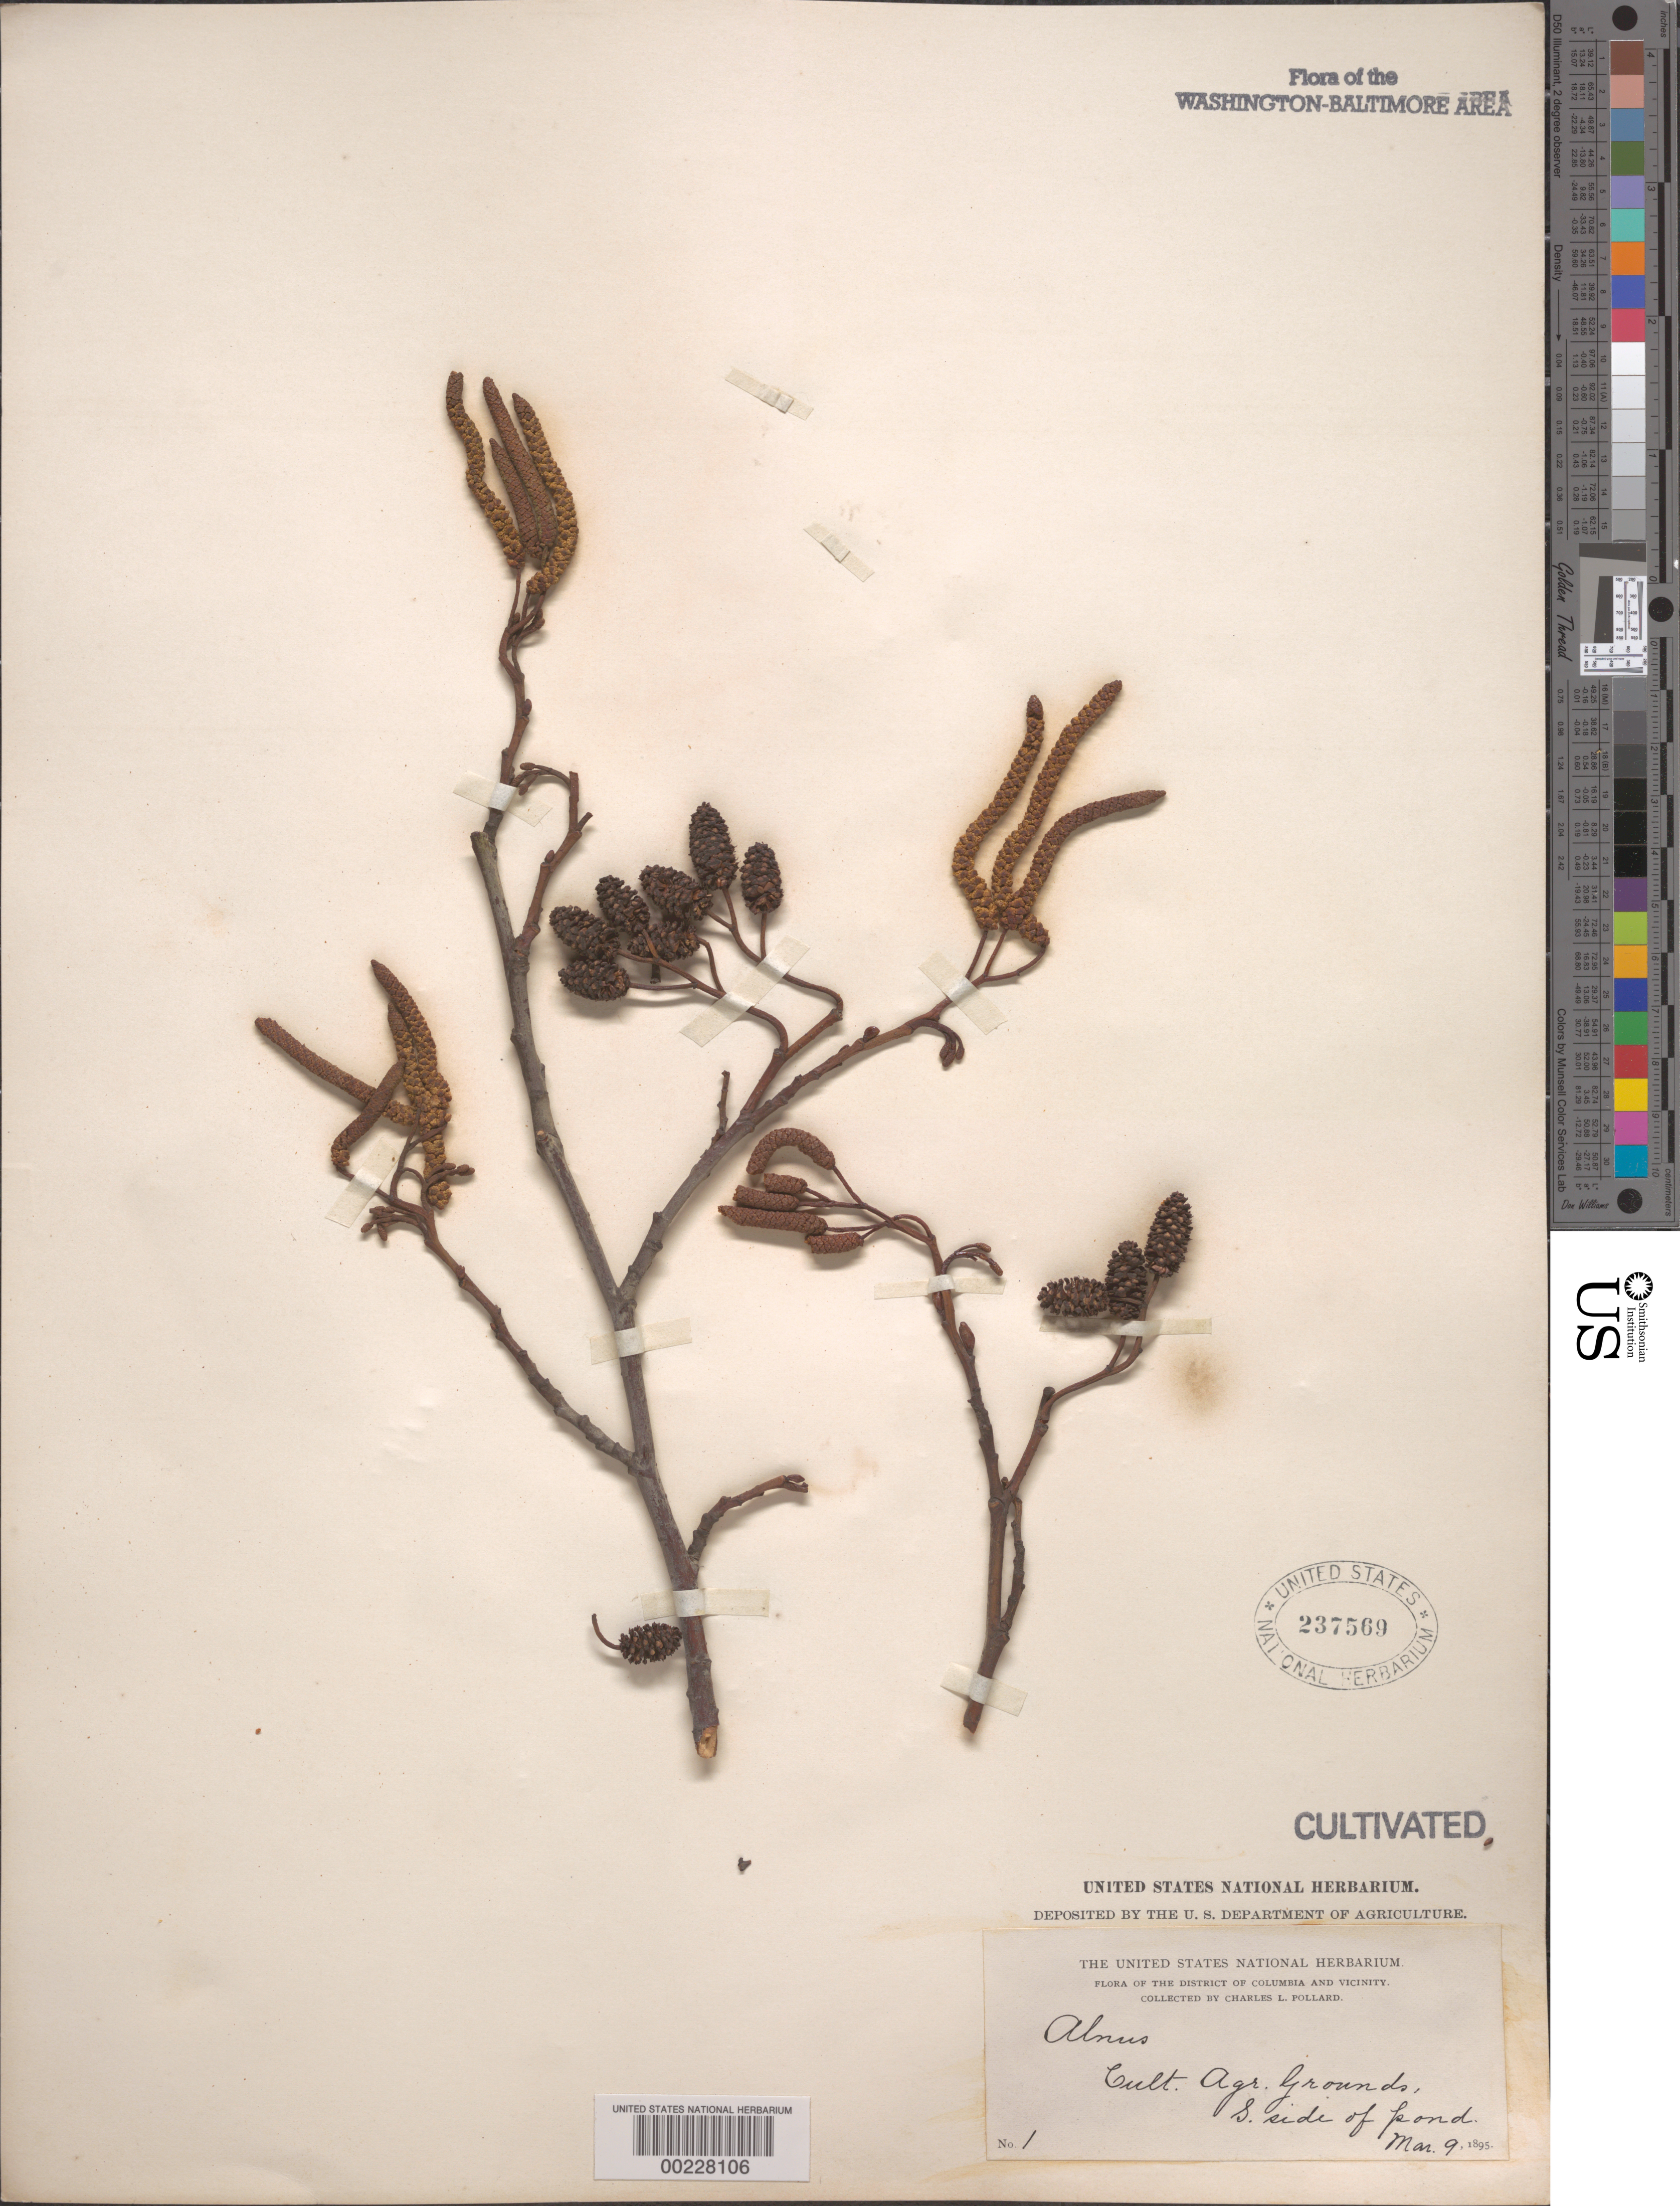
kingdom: Plantae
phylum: Tracheophyta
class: Magnoliopsida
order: Fagales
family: Betulaceae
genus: Alnus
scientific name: Alnus sp.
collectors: C. L. Pollard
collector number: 1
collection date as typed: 09 Mar 1895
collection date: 1895-03-09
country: United States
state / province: District of Columbia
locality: Agricultural grounds, S side of Pond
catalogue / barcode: US 237569